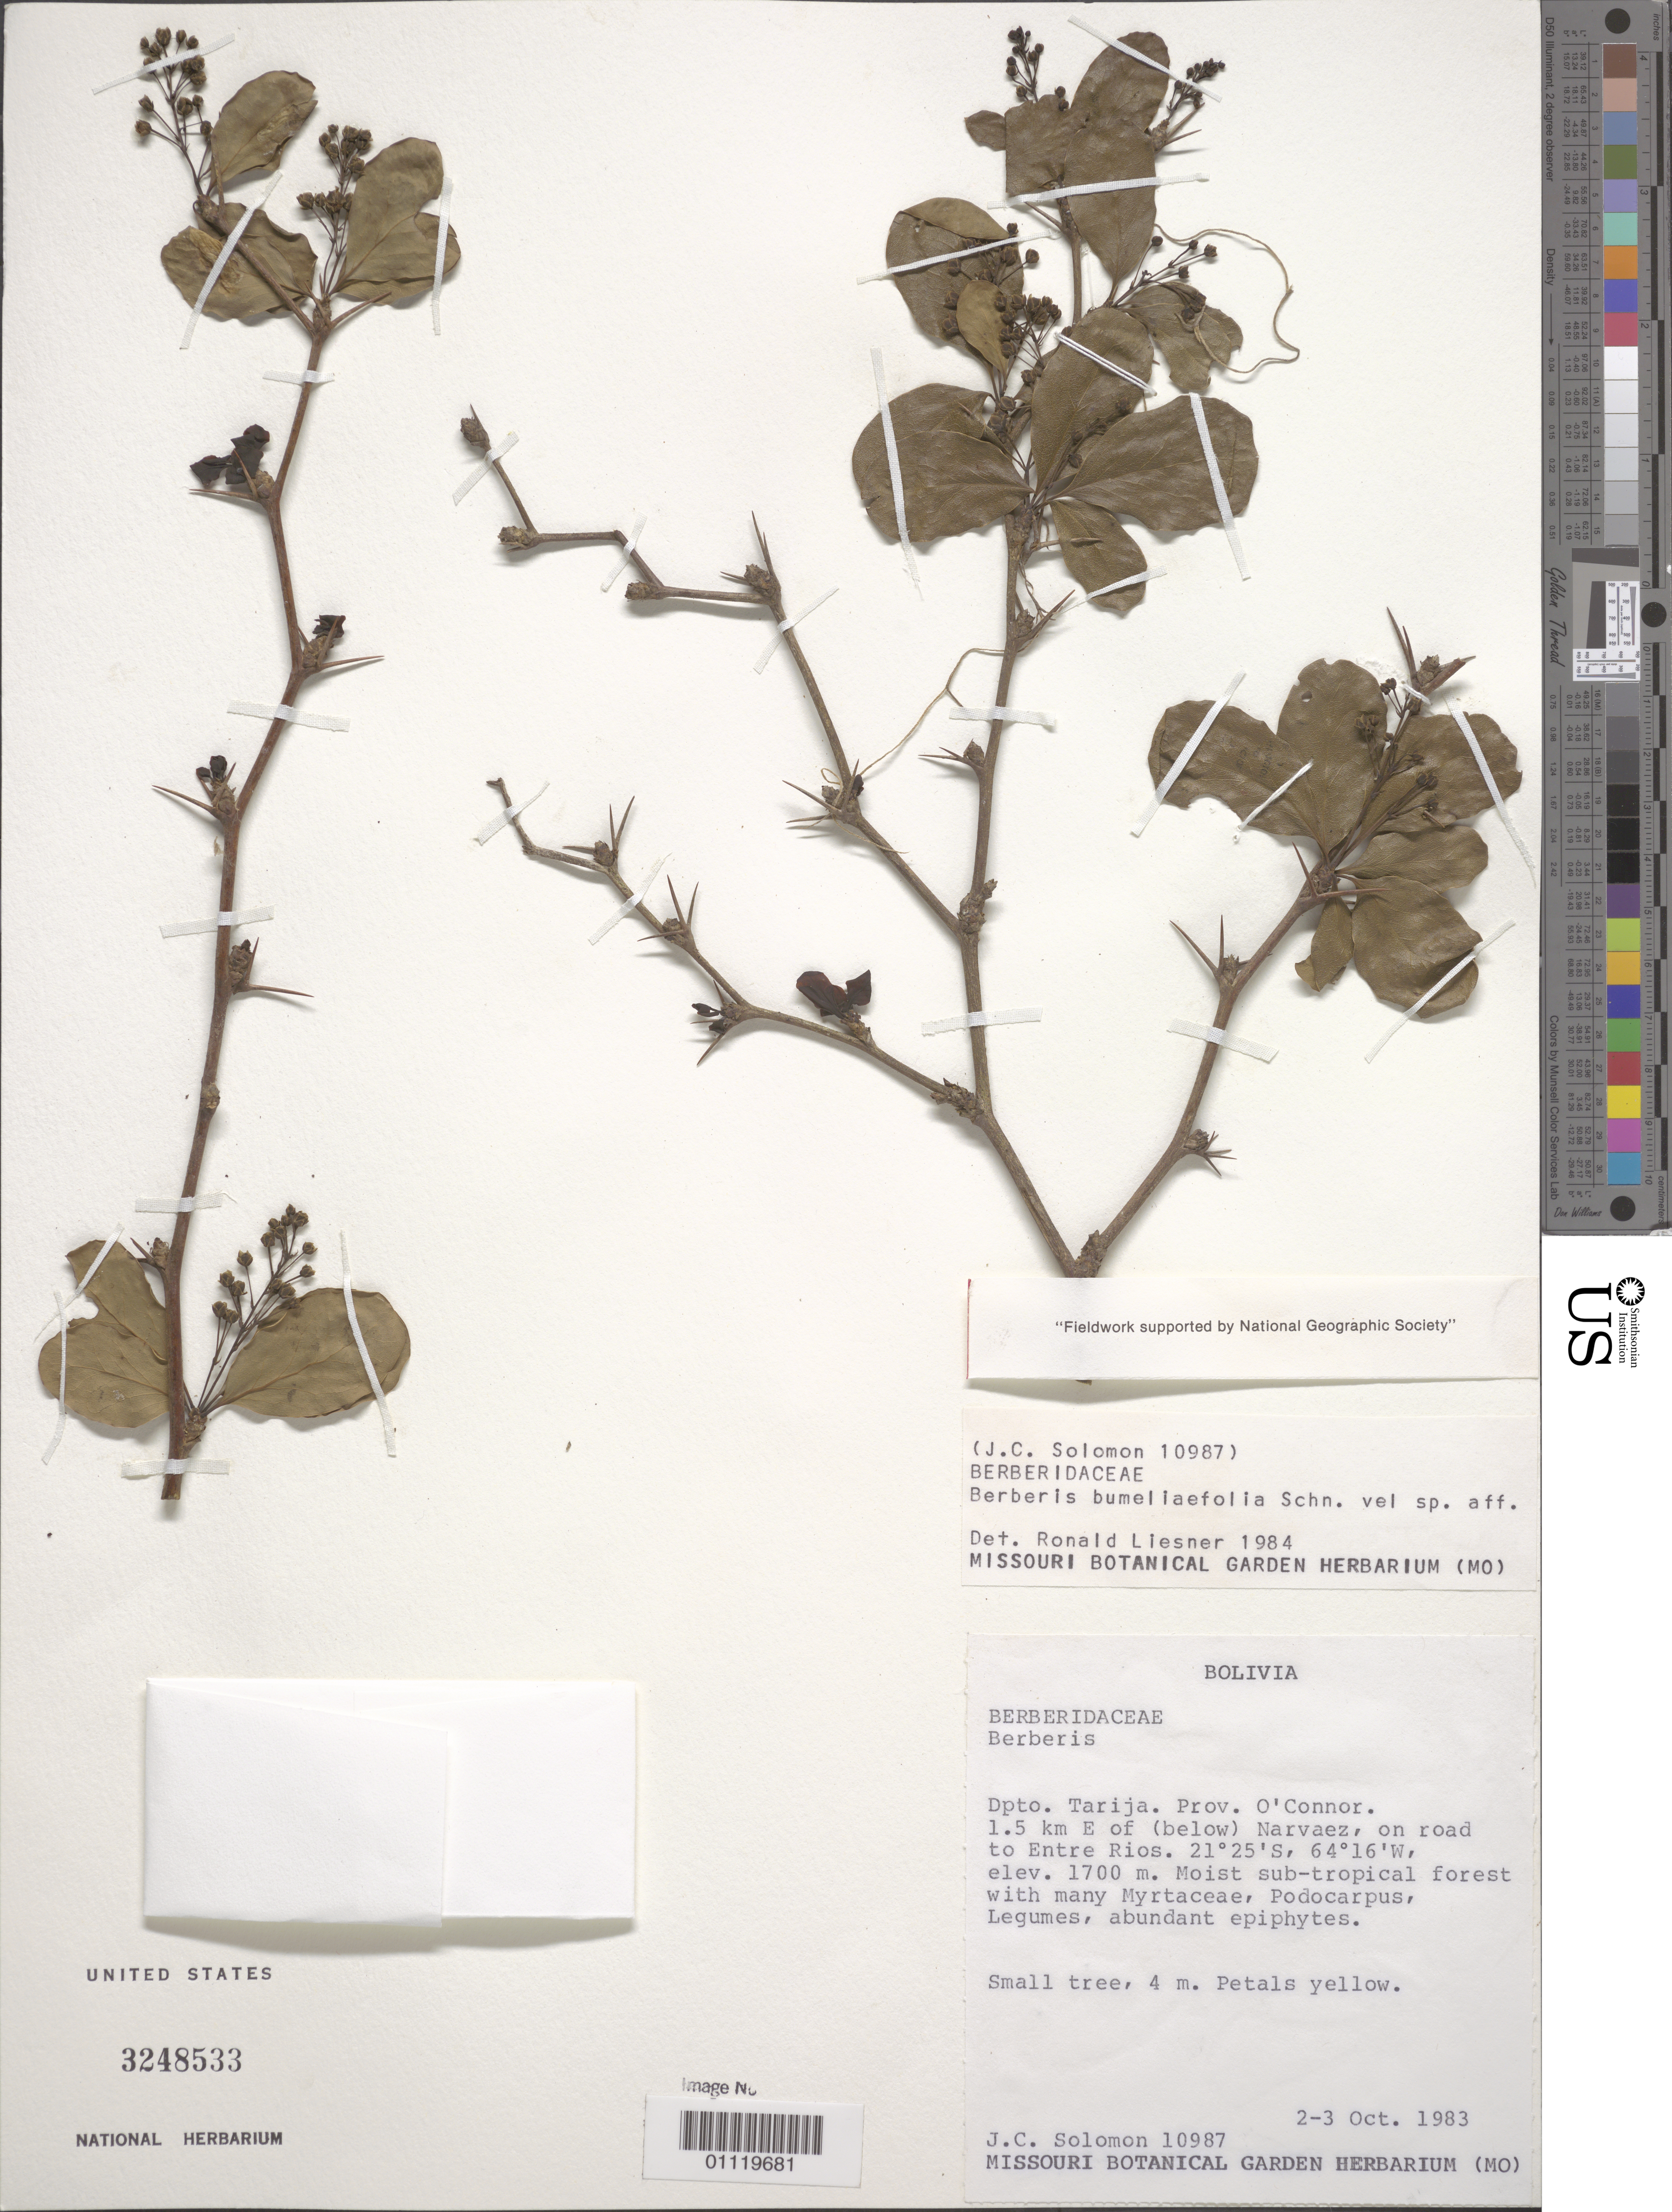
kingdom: Plantae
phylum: Tracheophyta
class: Magnoliopsida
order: Ranunculales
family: Berberidaceae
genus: Berberis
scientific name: Berberis bumeliifolia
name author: C.K. Schneid.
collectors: J. C. Solomon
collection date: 1983-10-02/1983-10-03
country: Bolivia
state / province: Tarija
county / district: O'Connor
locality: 1.5 km east of (below) Narvaez, on road to Entre Rios. Moist sub-tropical forest with many Myrtaceae, Podocarpus, legumes, abundant epiphytes.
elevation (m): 1700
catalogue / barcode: US 3248533